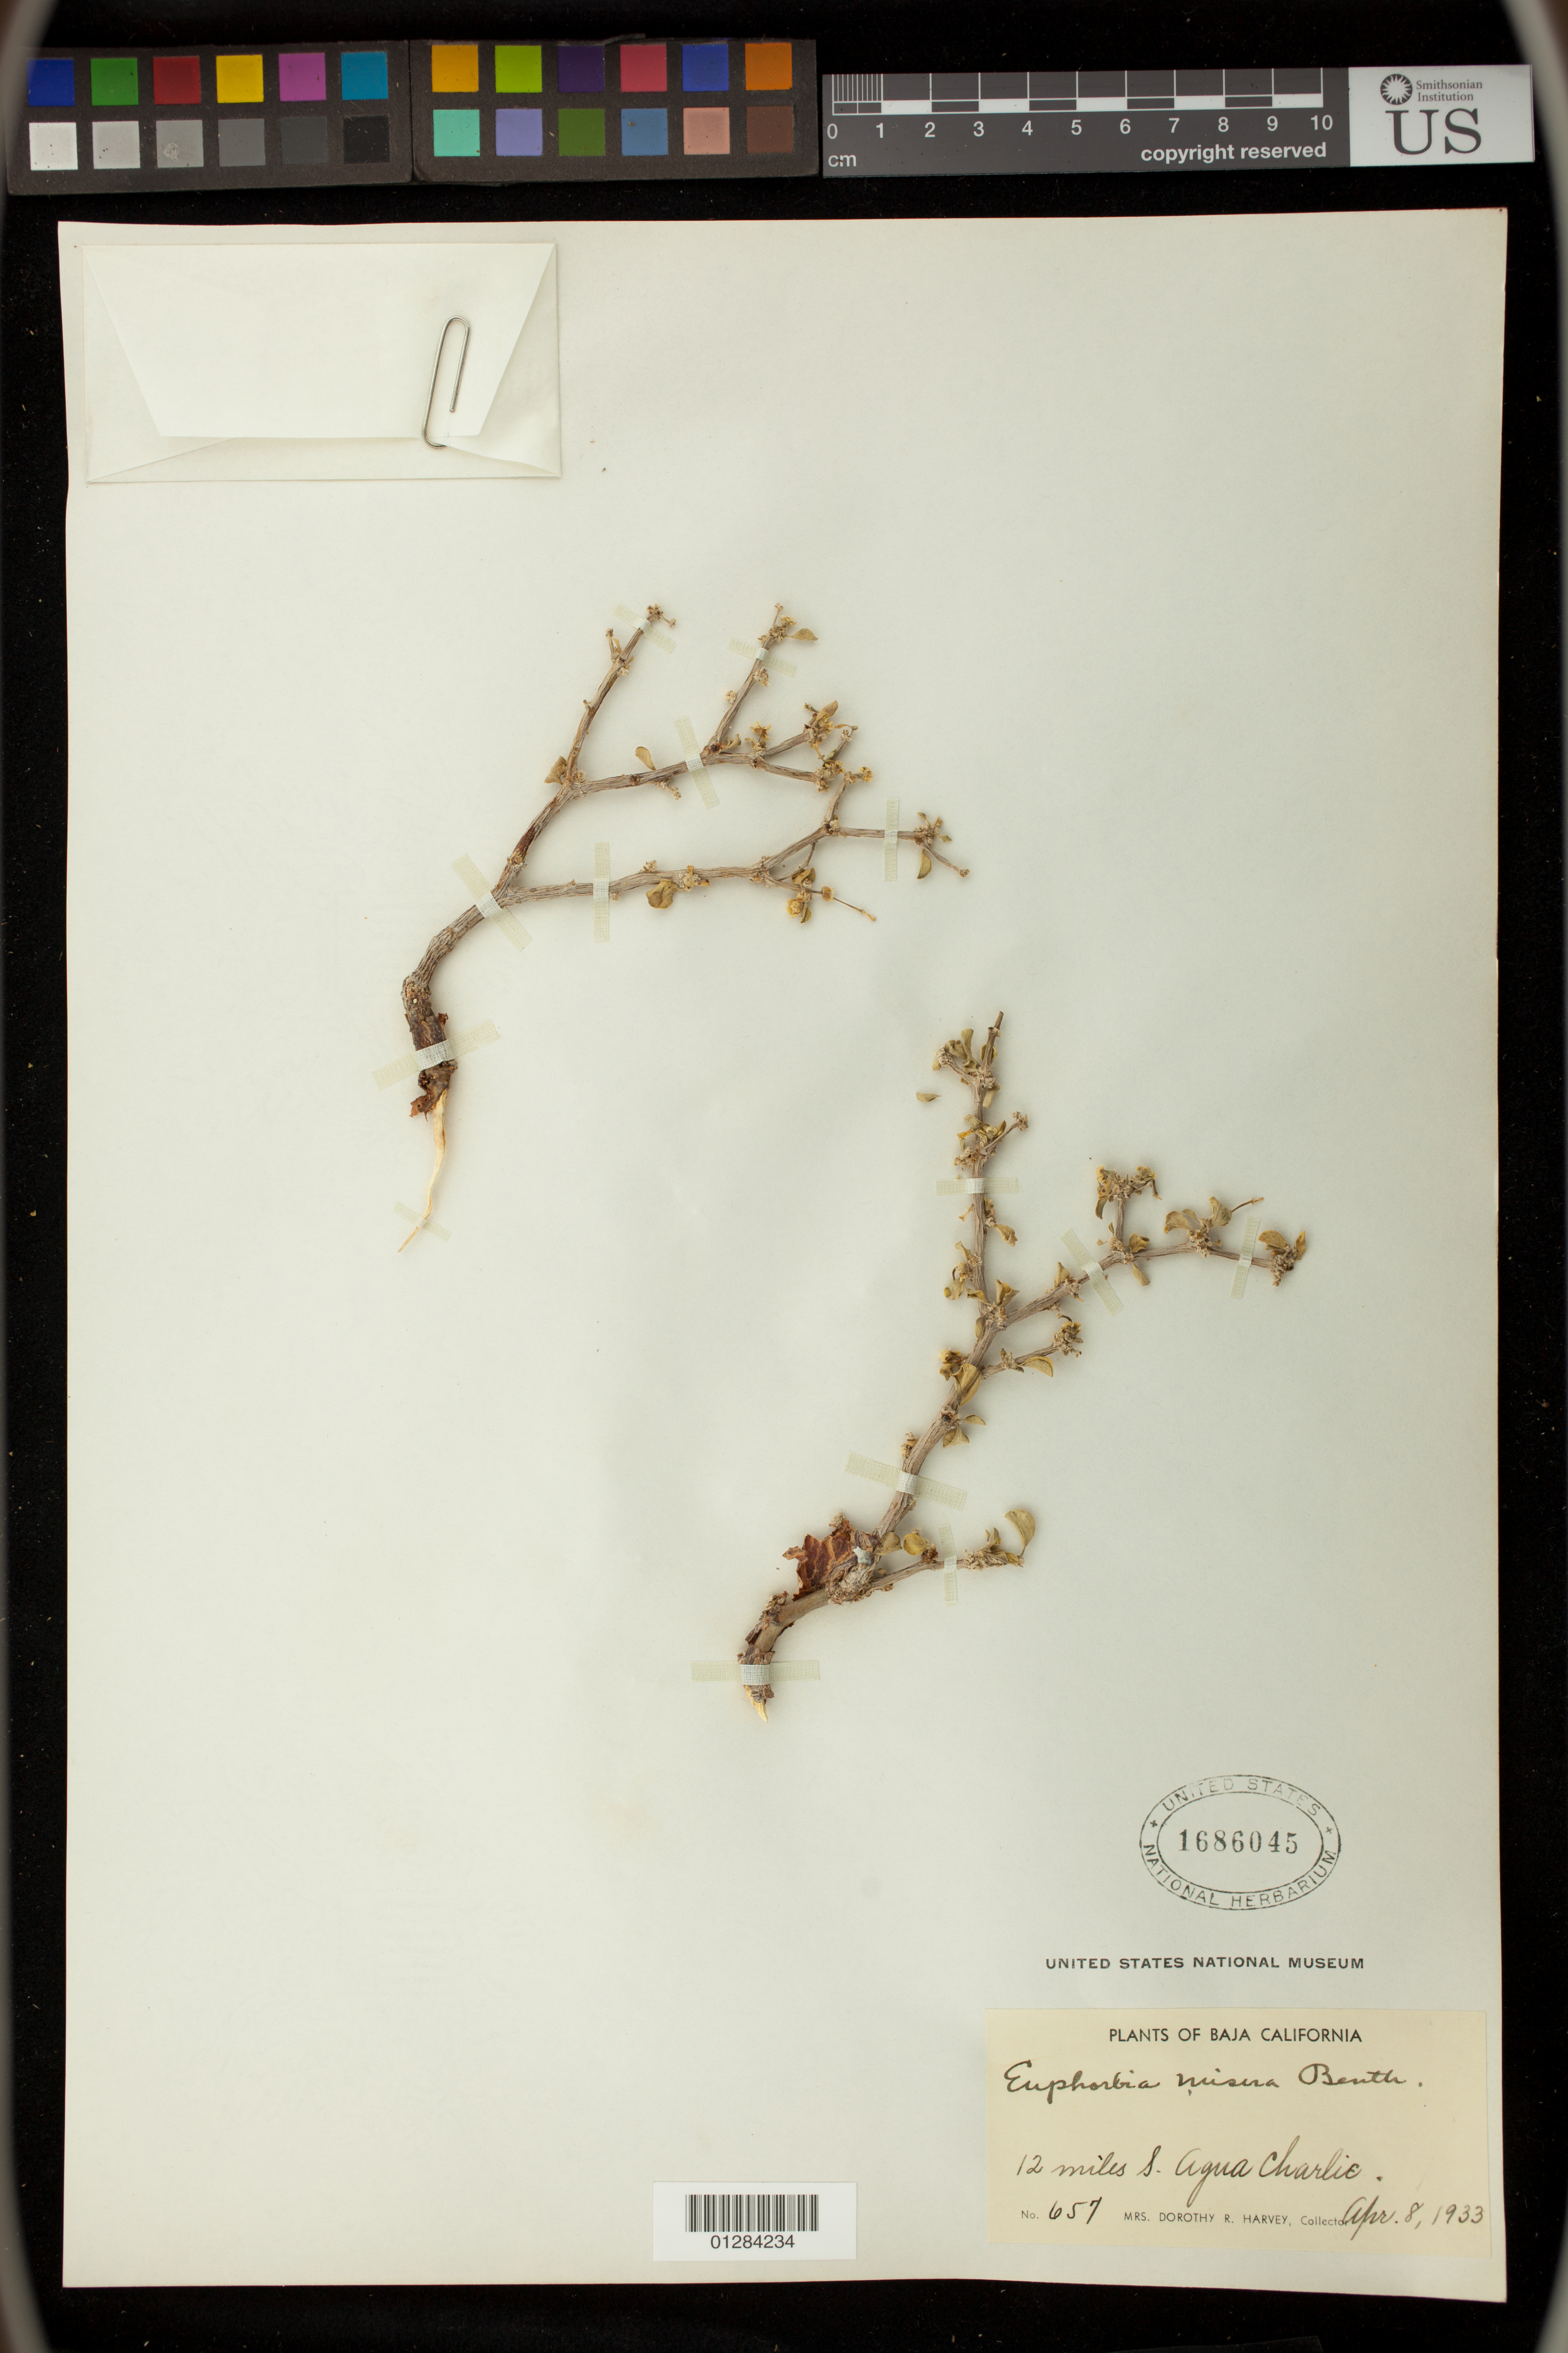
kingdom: Plantae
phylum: Tracheophyta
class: Magnoliopsida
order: Malpighiales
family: Euphorbiaceae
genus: Euphorbia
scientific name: Euphorbia misera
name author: Benth.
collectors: D. R. Harvey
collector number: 657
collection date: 1933-04-08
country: Mexico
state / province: Baja California Norte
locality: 12 miles S. Agua Charlie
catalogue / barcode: US 1686045